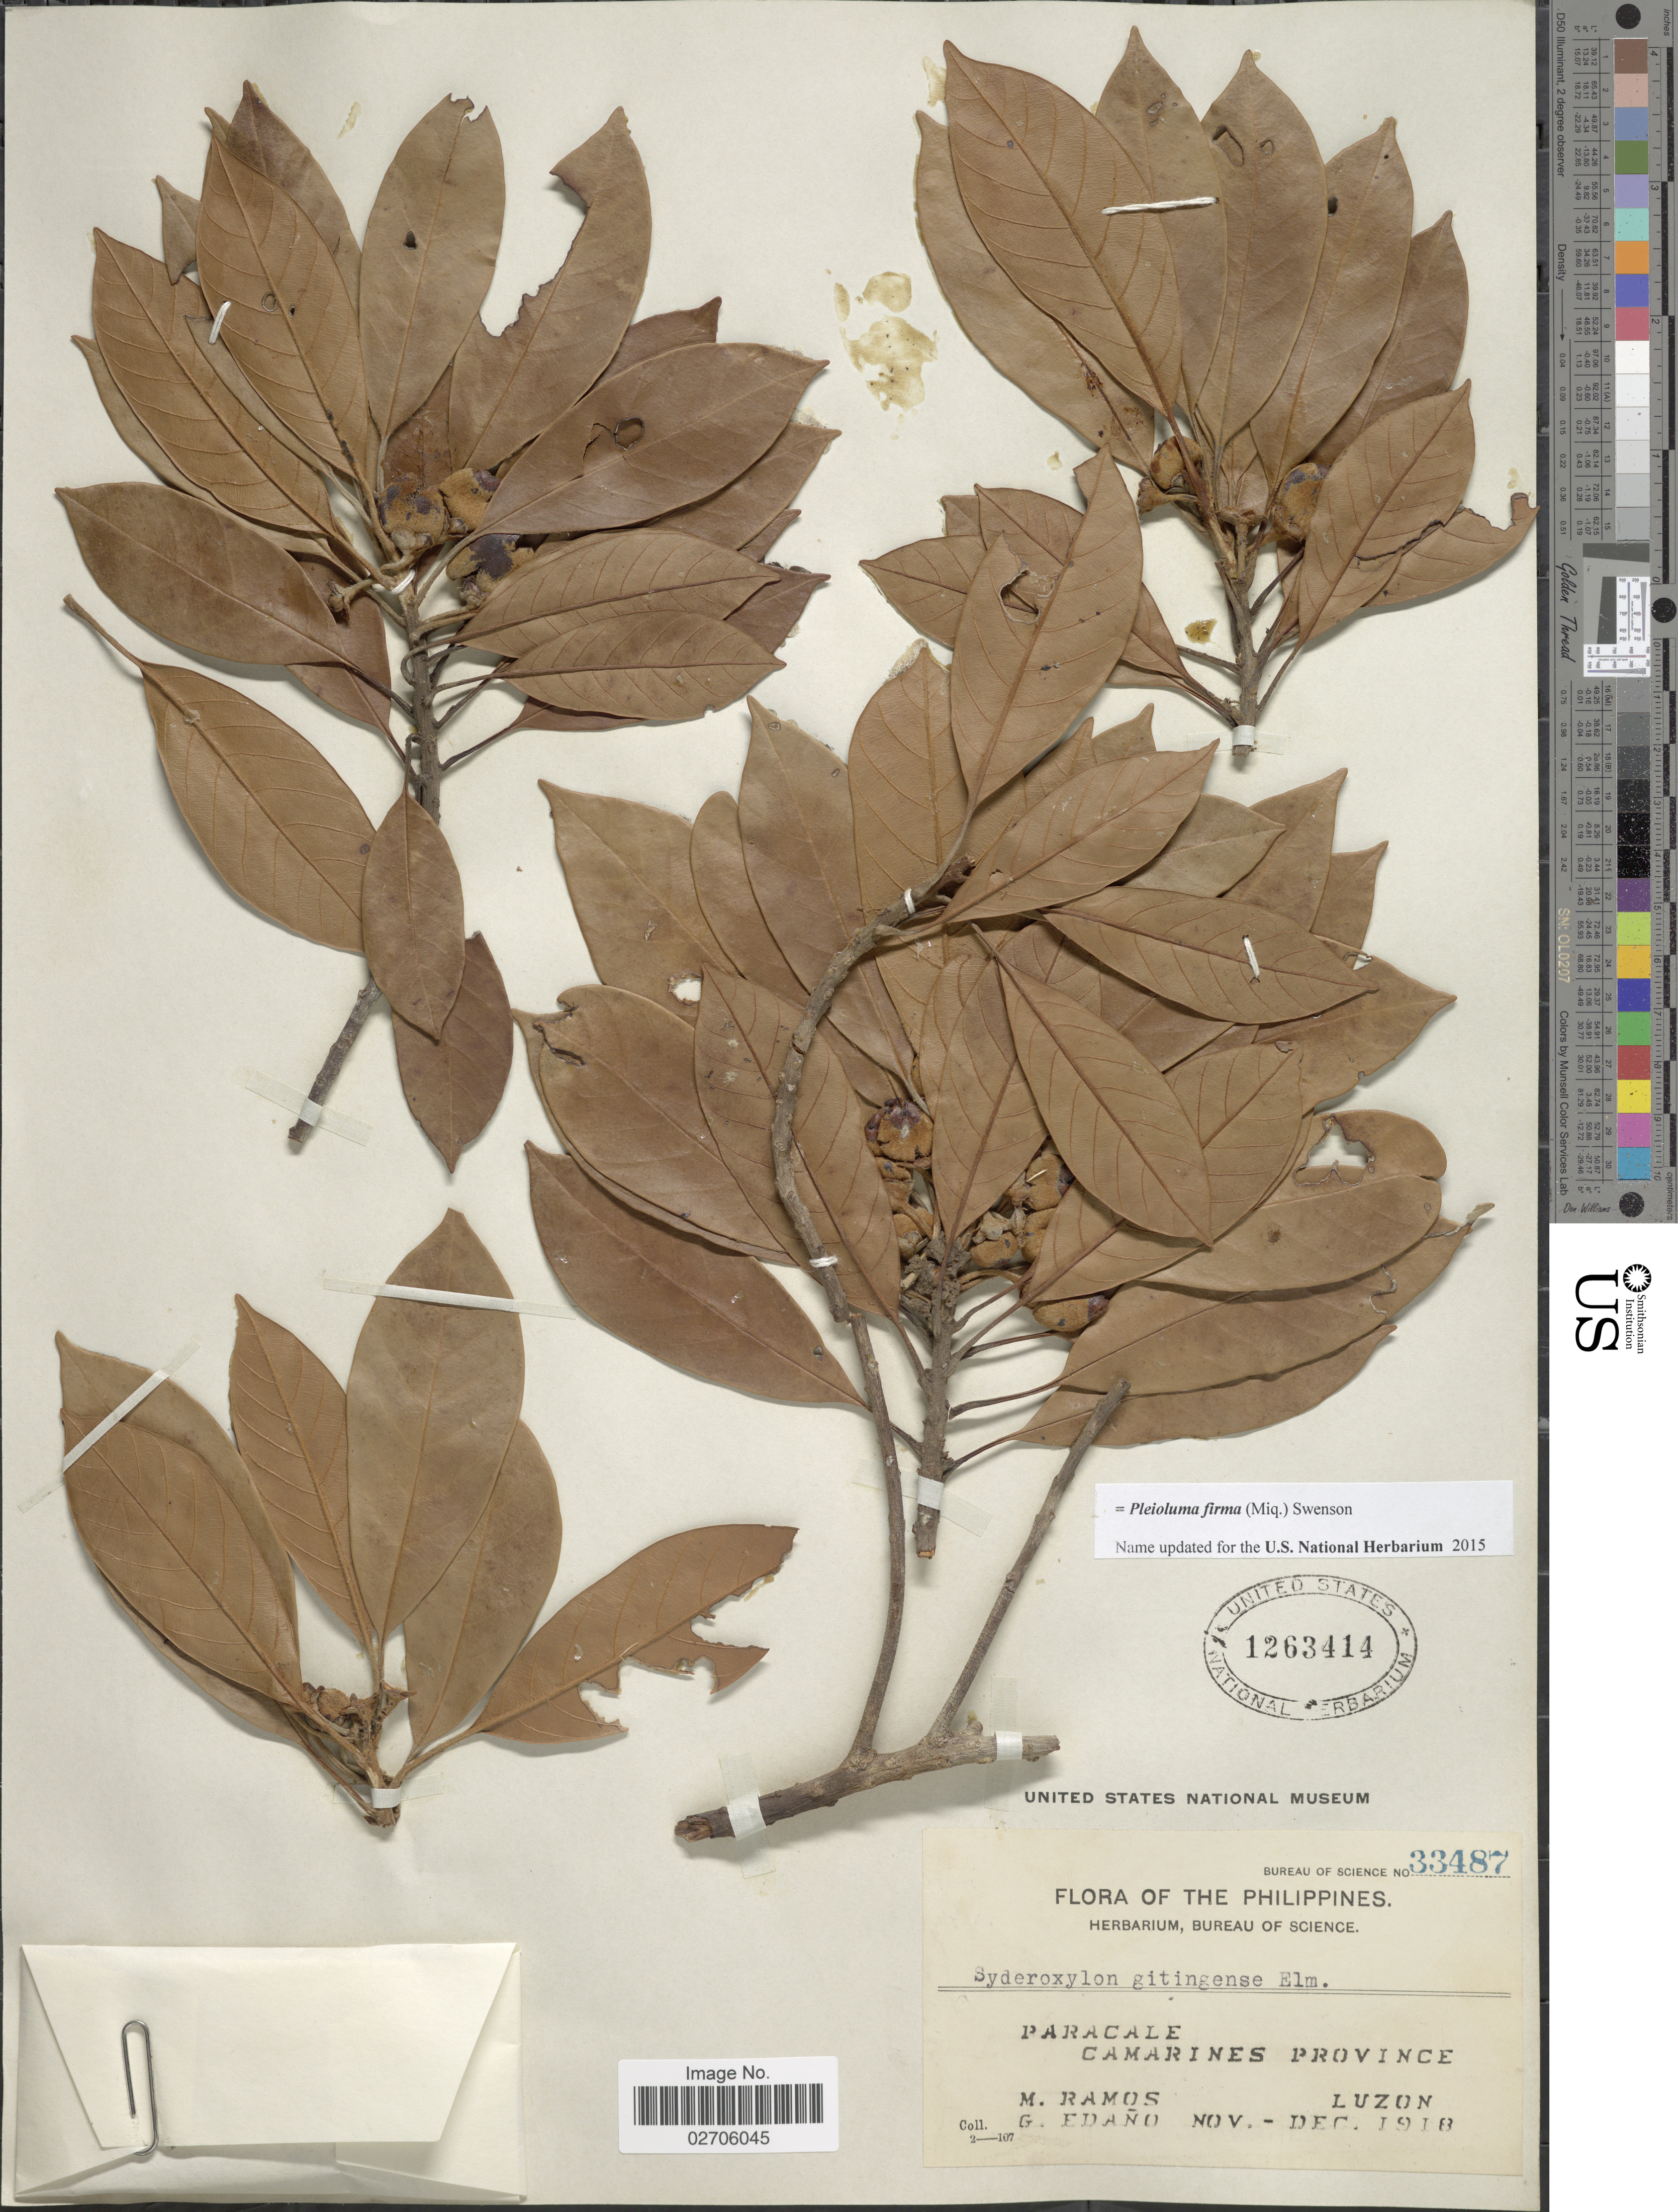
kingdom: Plantae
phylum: Tracheophyta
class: Magnoliopsida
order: Ericales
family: Sapotaceae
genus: Pleioluma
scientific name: Pleioluma firma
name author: (Miq.) Swenson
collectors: M. Ramos & G. Edaño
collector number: Bureau of Science33487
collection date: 1918-11/1918-12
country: Philippines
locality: Paracale. Camarines Province. Luzon.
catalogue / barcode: US 1263414